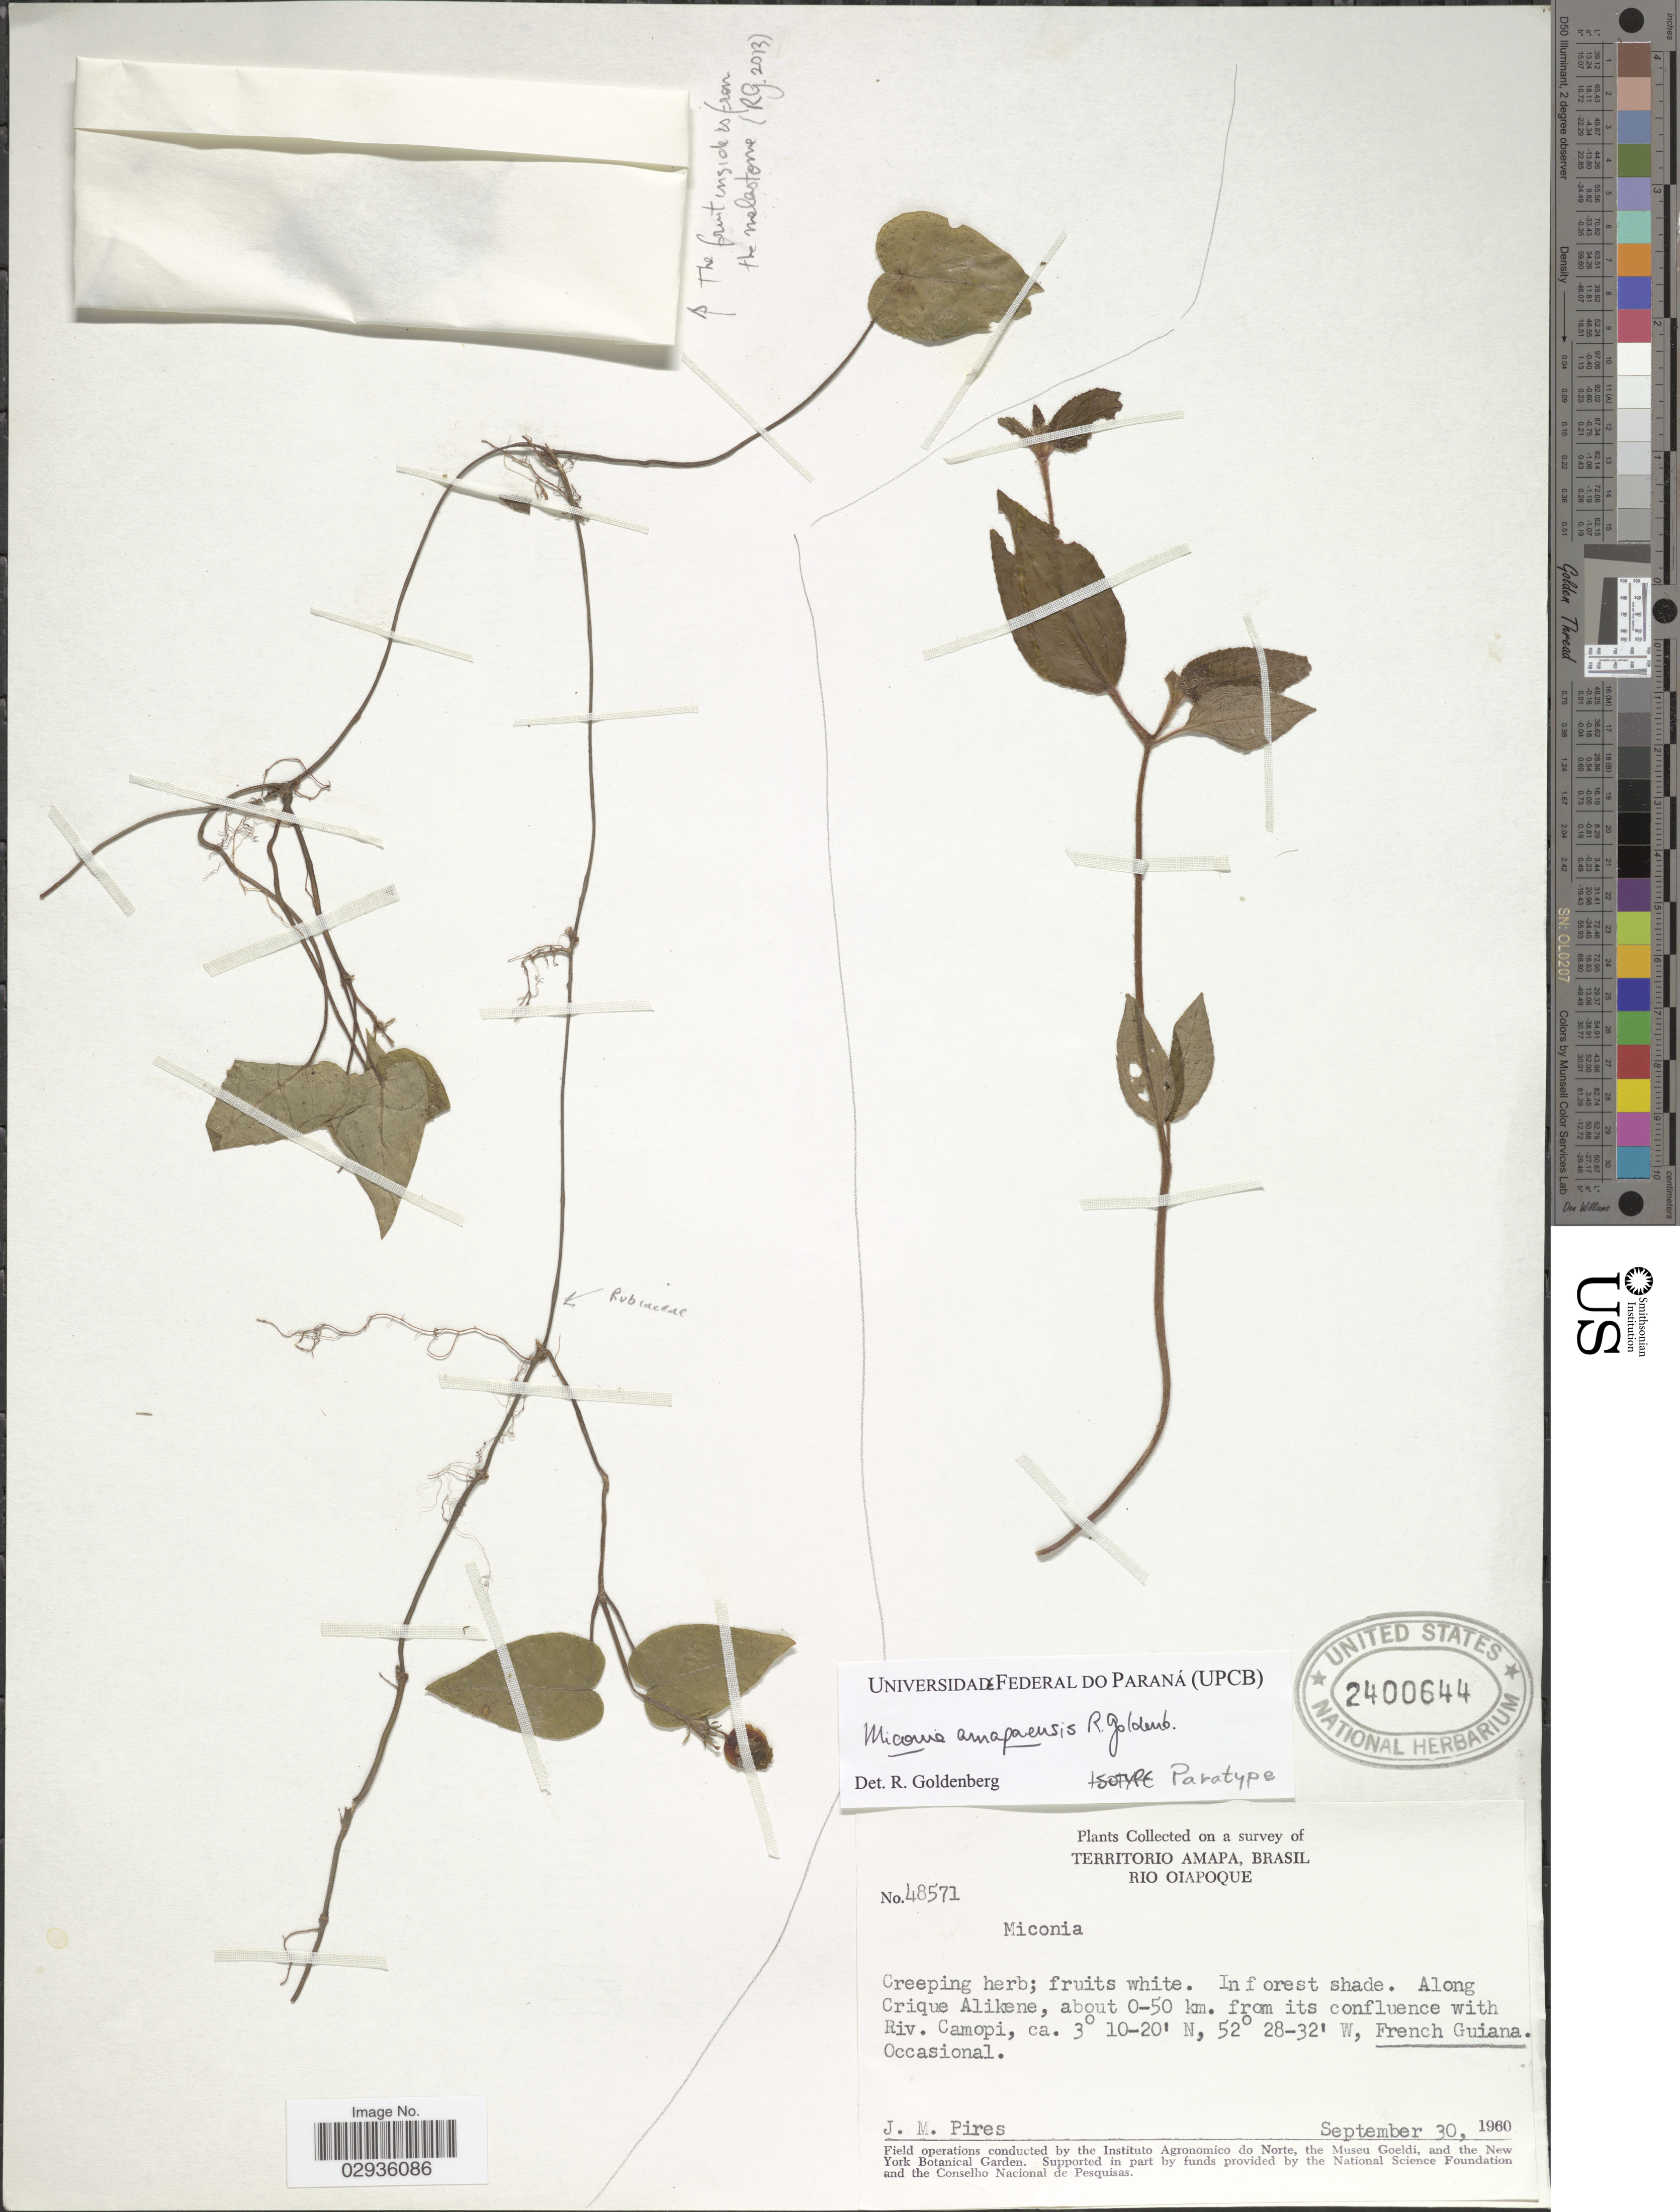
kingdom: Plantae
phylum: Tracheophyta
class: Magnoliopsida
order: Myrtales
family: Melastomataceae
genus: Miconia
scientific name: Miconia amapaensis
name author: R. Goldenb. & Hinoshita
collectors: J. M. Pires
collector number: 48571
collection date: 1960-09-30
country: French Guiana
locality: Along Crique Alikene, about 0-50 km. from its confluence with Riv. Camopi.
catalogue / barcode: US 2400644